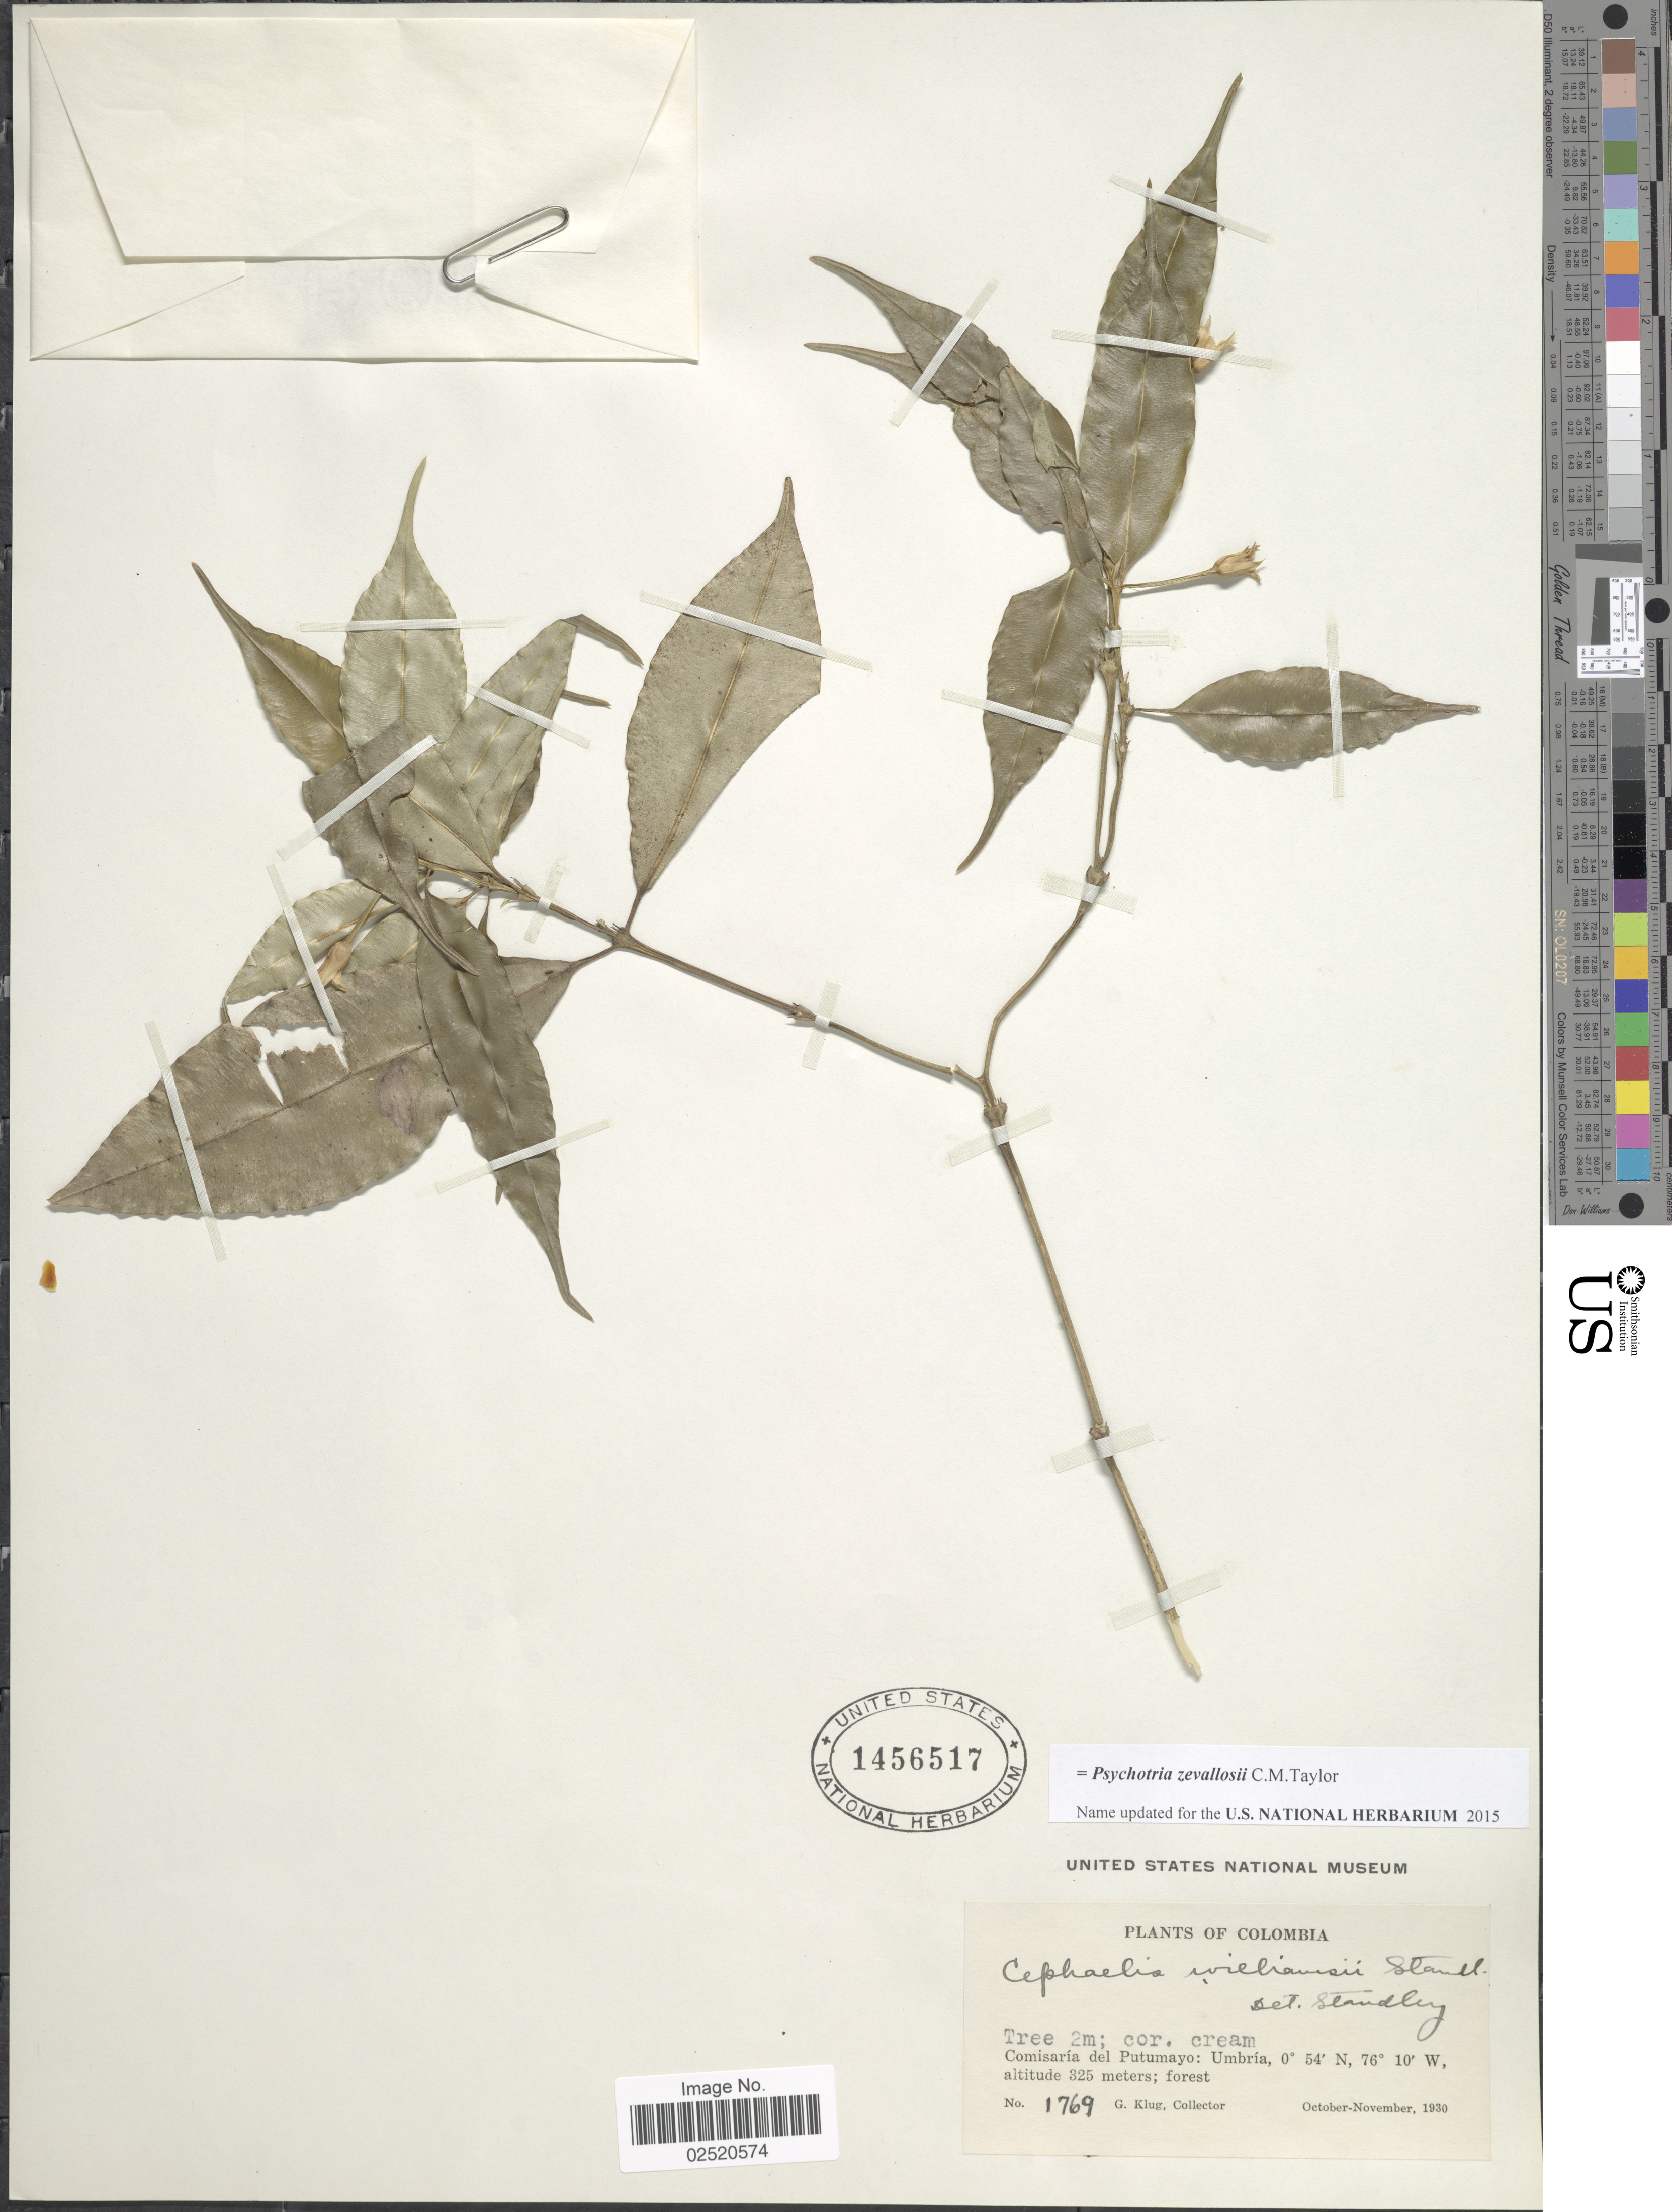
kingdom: Plantae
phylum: Tracheophyta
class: Magnoliopsida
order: Gentianales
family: Rubiaceae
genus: Psychotria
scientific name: Psychotria zevallosii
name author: C.M. Taylor in Brako & Zarucchi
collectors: G. Klug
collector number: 1769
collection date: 1930-10/1930-11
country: Colombia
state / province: Putumayo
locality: Umbría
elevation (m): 325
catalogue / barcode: US 1456517